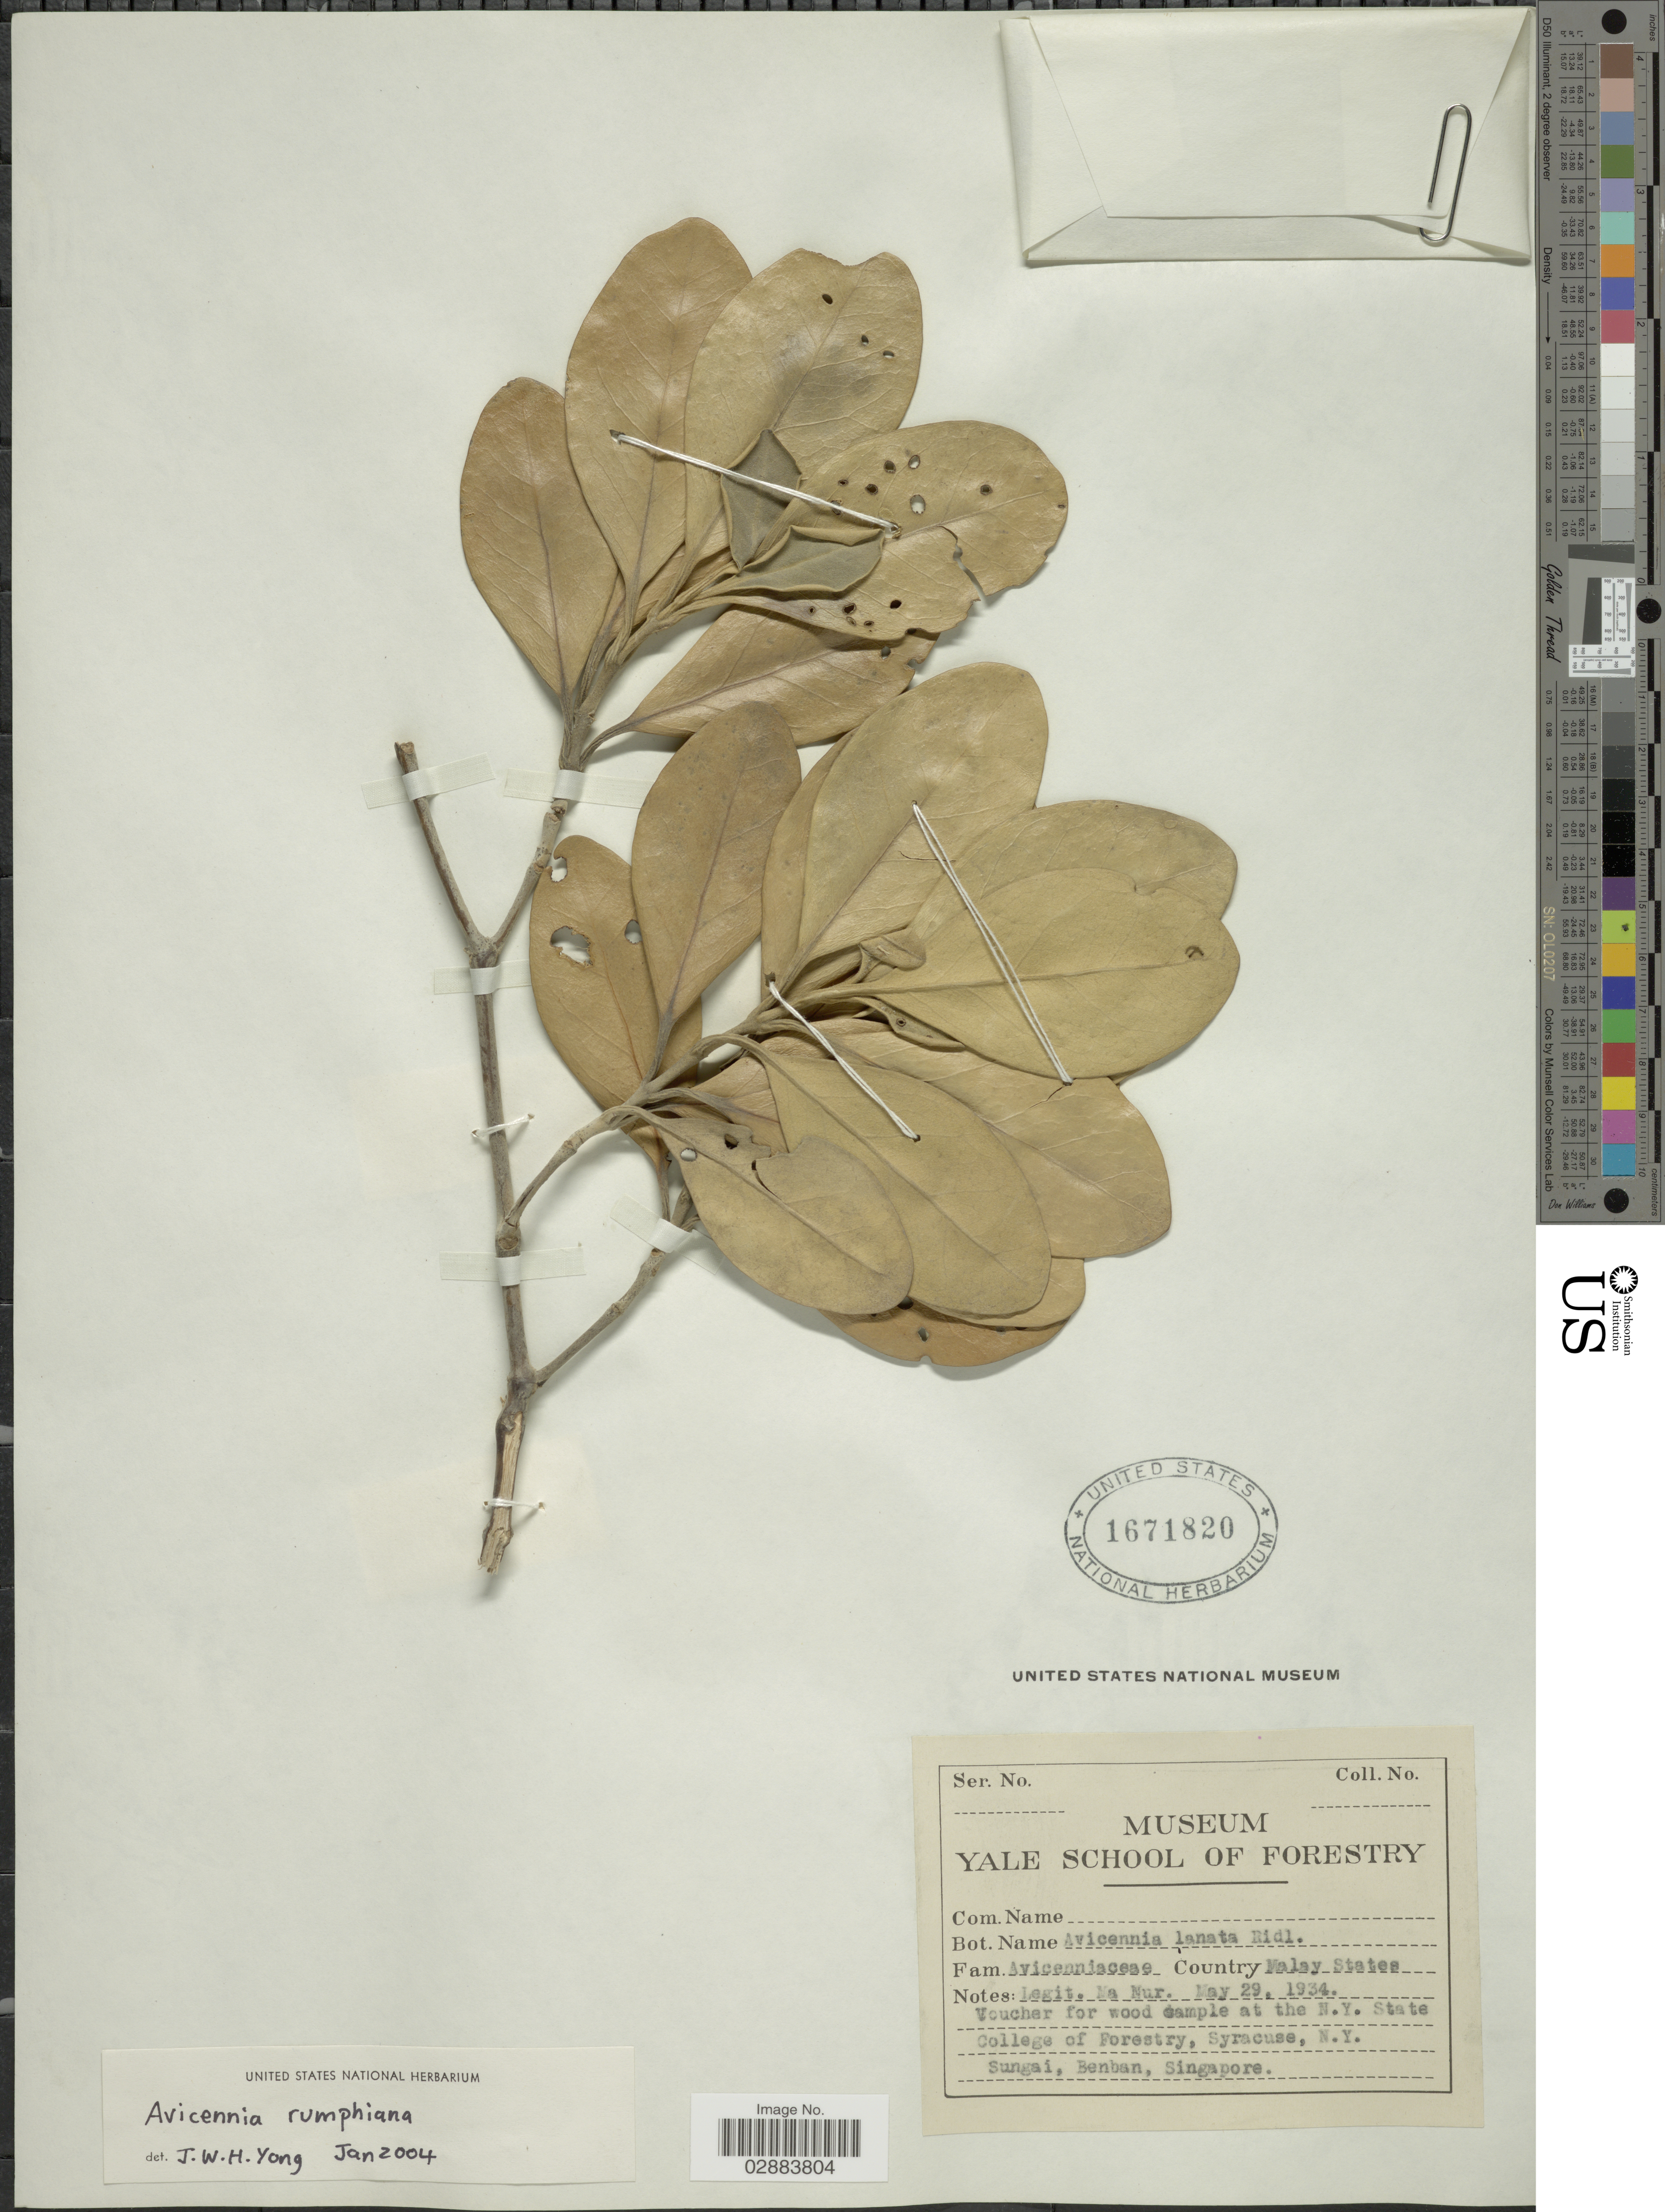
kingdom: Plantae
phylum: Tracheophyta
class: Magnoliopsida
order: Lamiales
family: Acanthaceae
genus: Avicennia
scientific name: Avicennia lanata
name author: Ridl.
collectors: M. Nur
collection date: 1934-05-29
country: Singapore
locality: Sungai, Benban.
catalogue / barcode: US 1671820